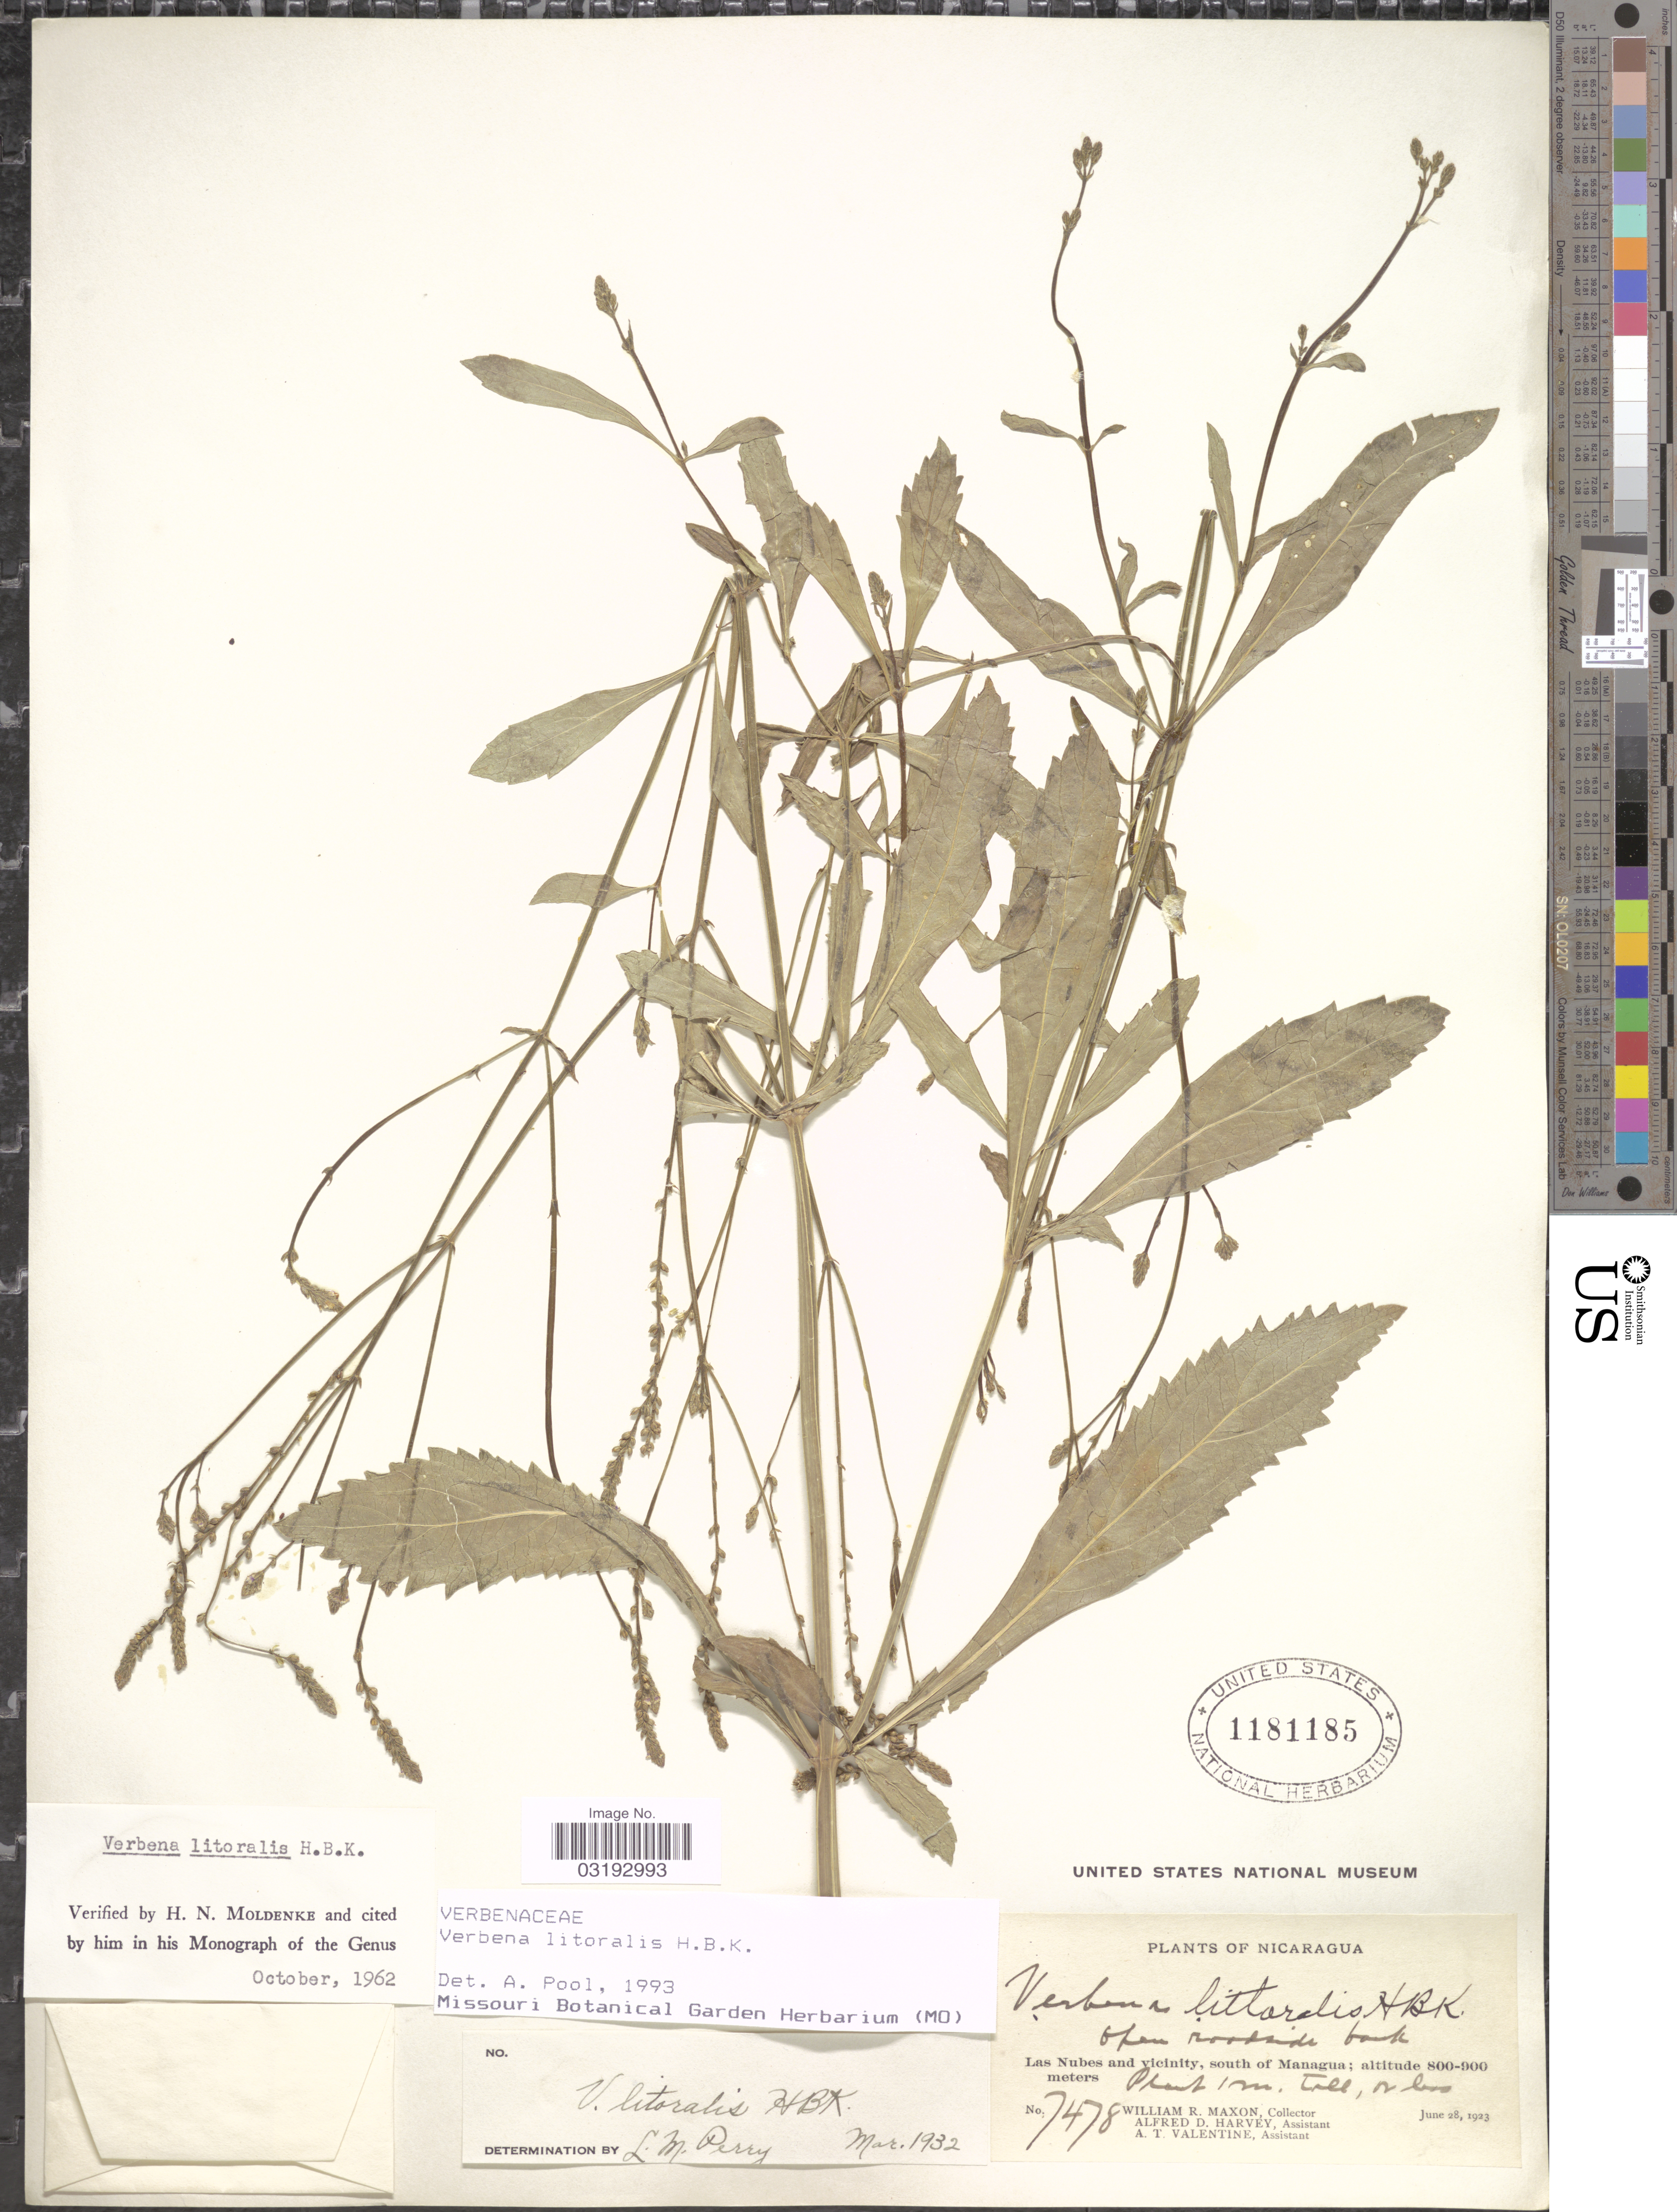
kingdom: Plantae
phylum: Tracheophyta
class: Magnoliopsida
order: Lamiales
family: Verbenaceae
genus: Verbena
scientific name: Verbena litoralis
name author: Kunth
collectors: W. R. Maxon, A. D. Harvey & A. Valentine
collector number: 7478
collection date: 1923-06-28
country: Nicaragua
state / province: Managua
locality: Las Nubes and vicinity, south of Managua.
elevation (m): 800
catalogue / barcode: US 1181185